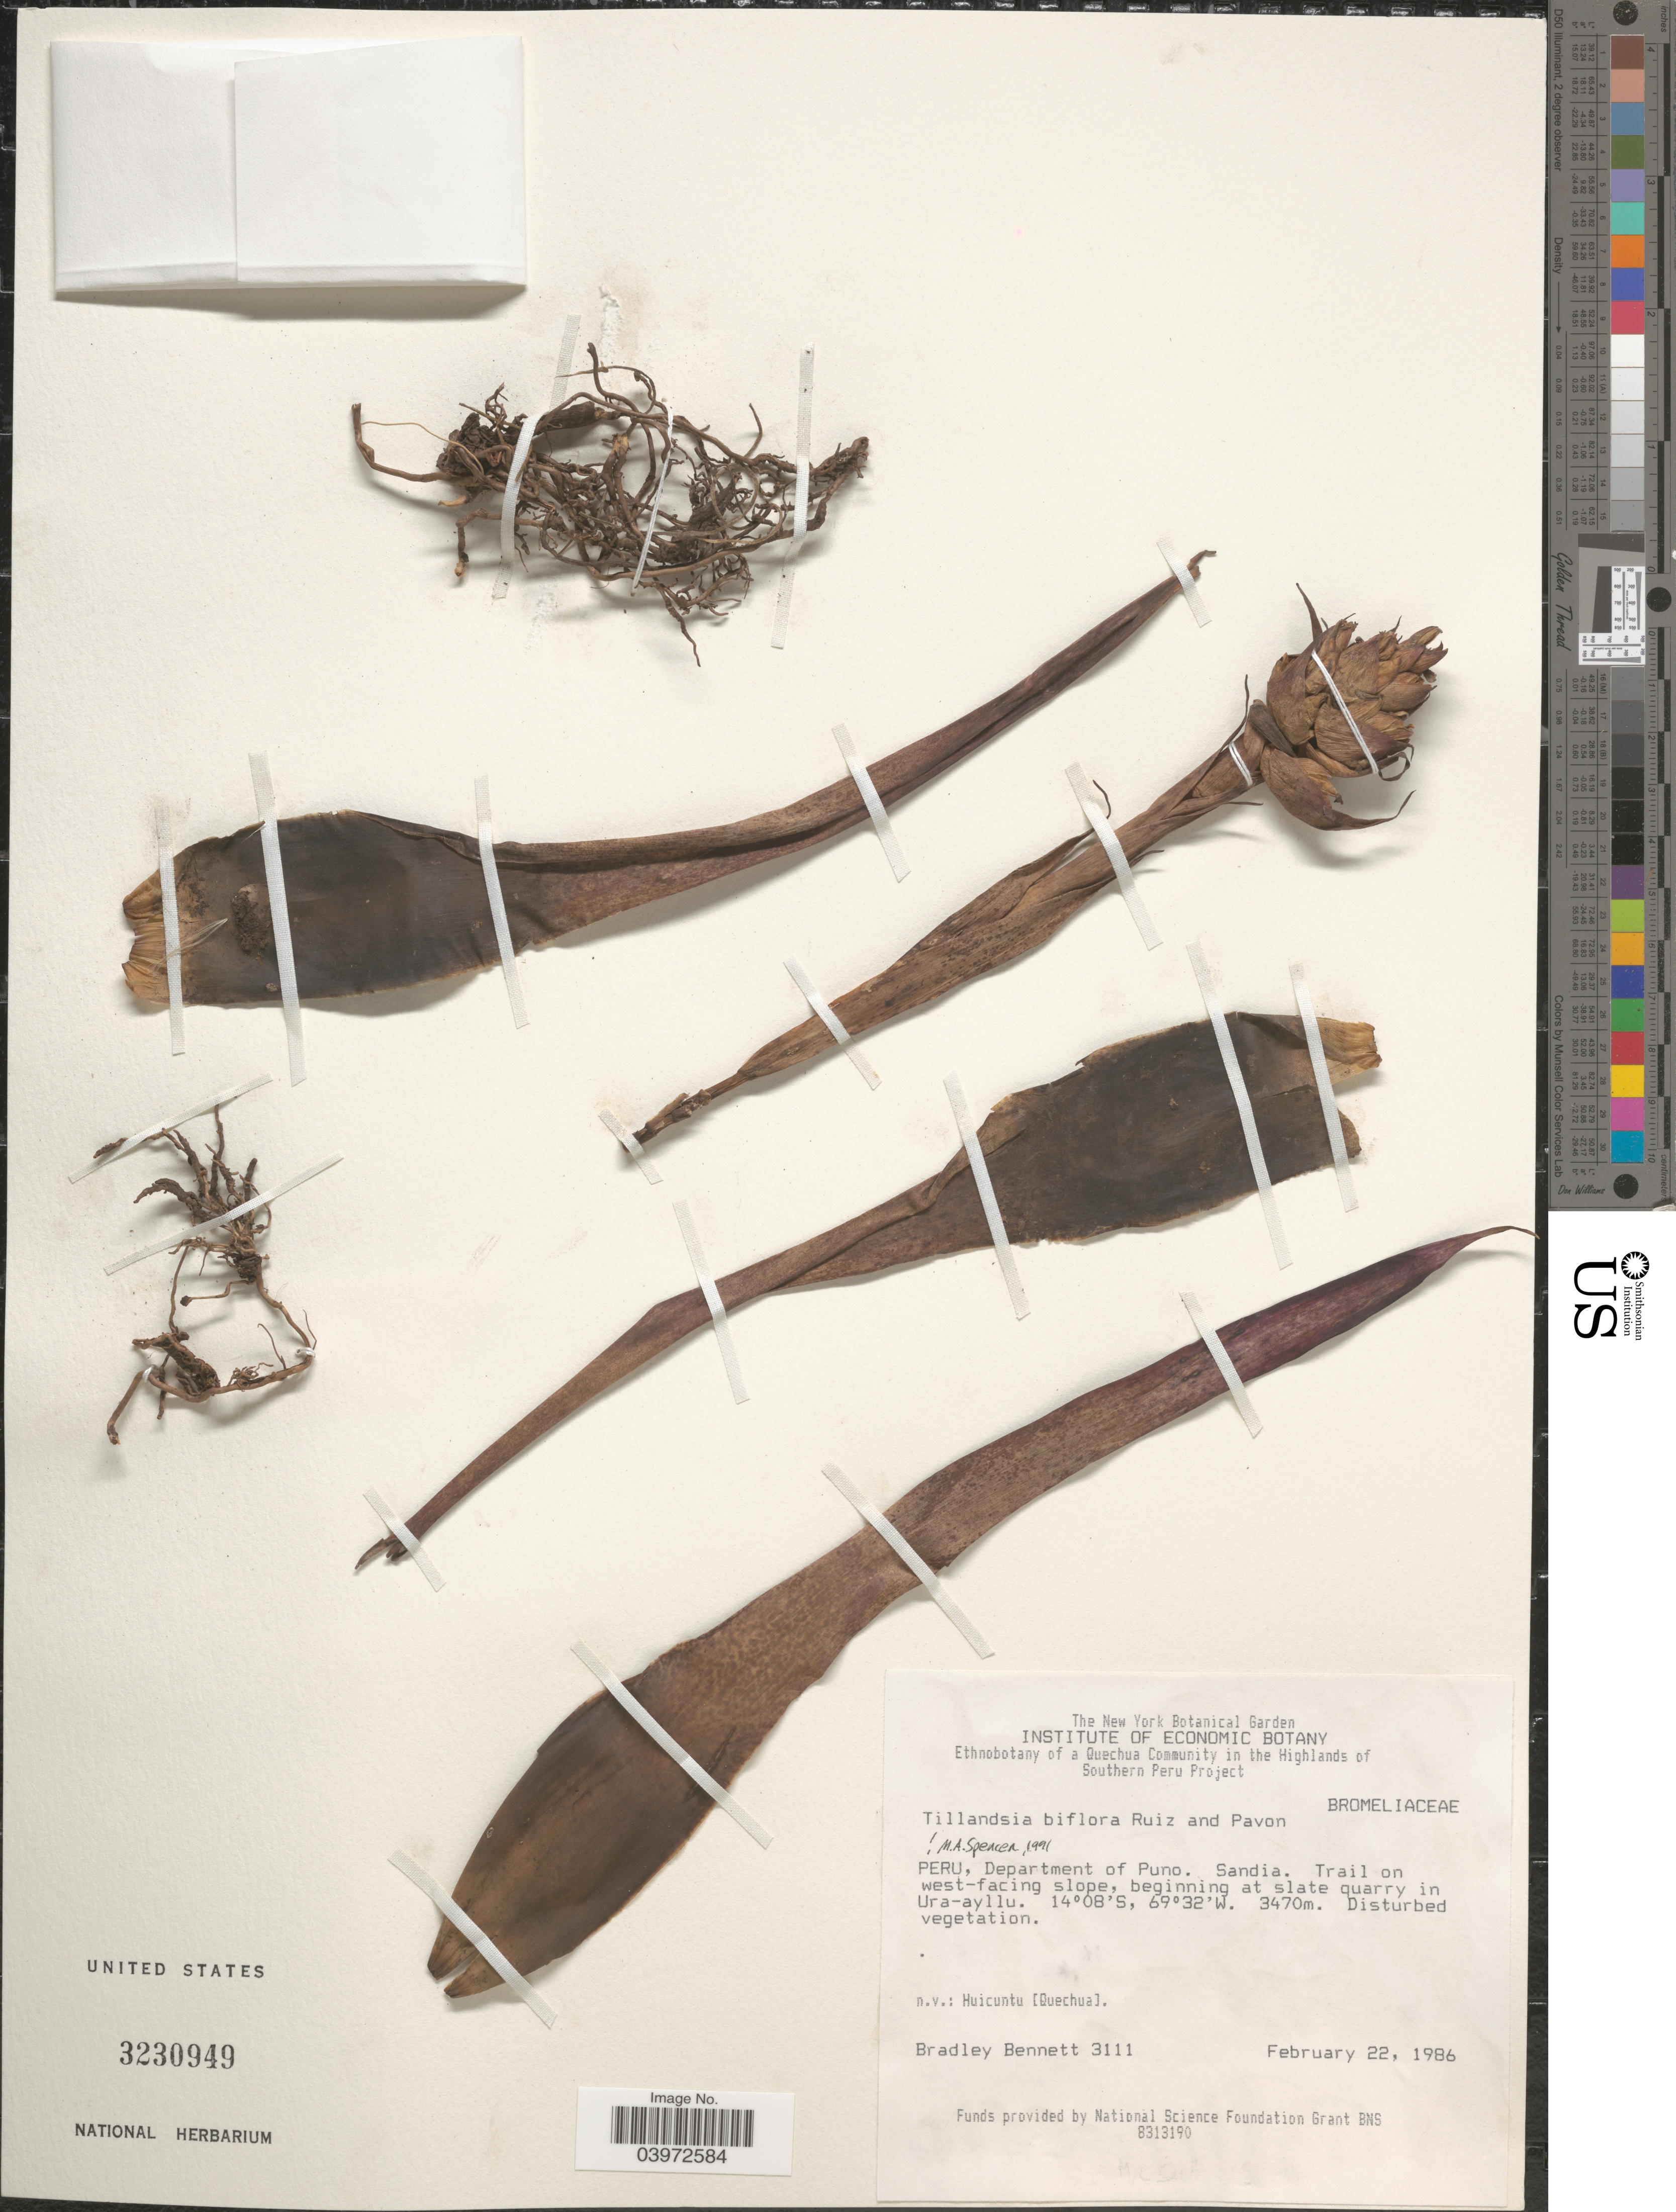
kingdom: Plantae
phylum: Tracheophyta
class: Liliopsida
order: Poales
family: Bromeliaceae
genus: Tillandsia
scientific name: Tillandsia biflora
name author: Ruiz & Pav.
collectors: B. Bennett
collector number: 3111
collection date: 1986-02-22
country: Peru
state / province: Puno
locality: Department of Puno. Sandia. Trail on west-facing slope, beginning at slate quarry in Ura-ayllu.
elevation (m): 3470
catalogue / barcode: US 3230949